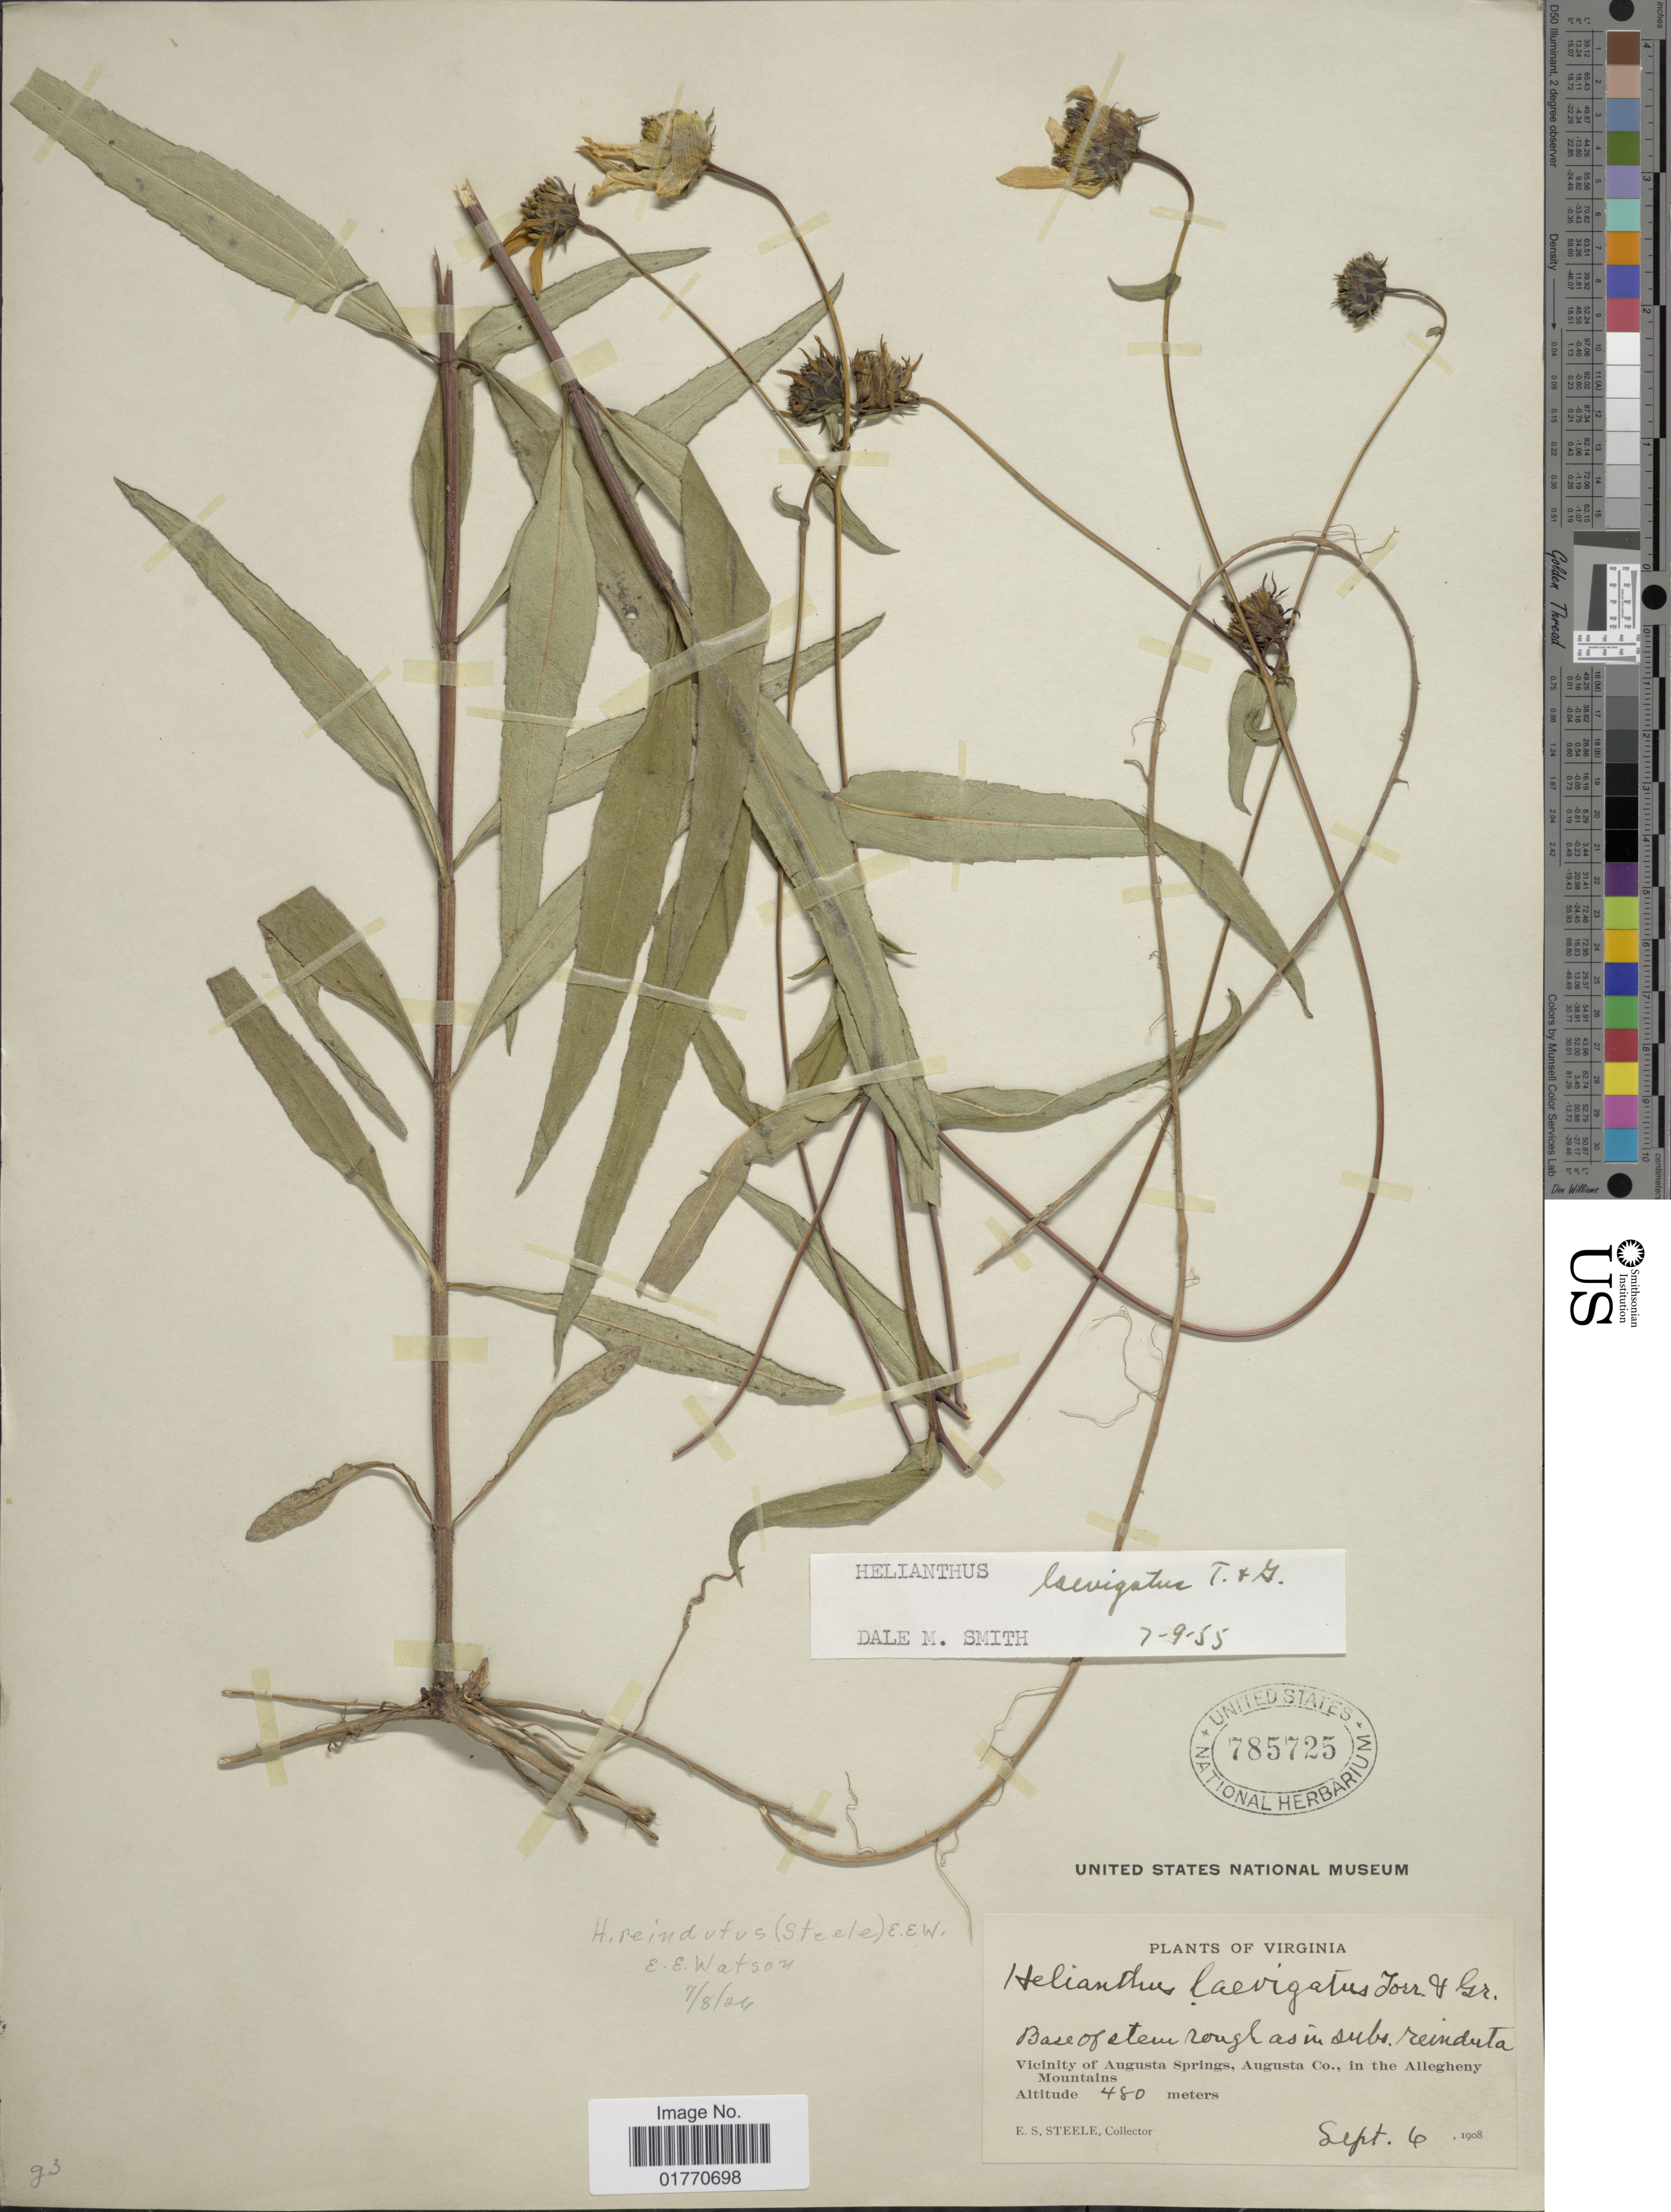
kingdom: Plantae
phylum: Tracheophyta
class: Magnoliopsida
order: Asterales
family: Asteraceae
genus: Helianthus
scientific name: Helianthus laevigatus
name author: Torr. & A. Gray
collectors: E. Steele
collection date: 1908-09-06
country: United States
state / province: Virginia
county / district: Augusta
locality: Vicinity of Augusta Springs, Augusta Co., in the Allegheny Mountains.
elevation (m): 480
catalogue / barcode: US 785725